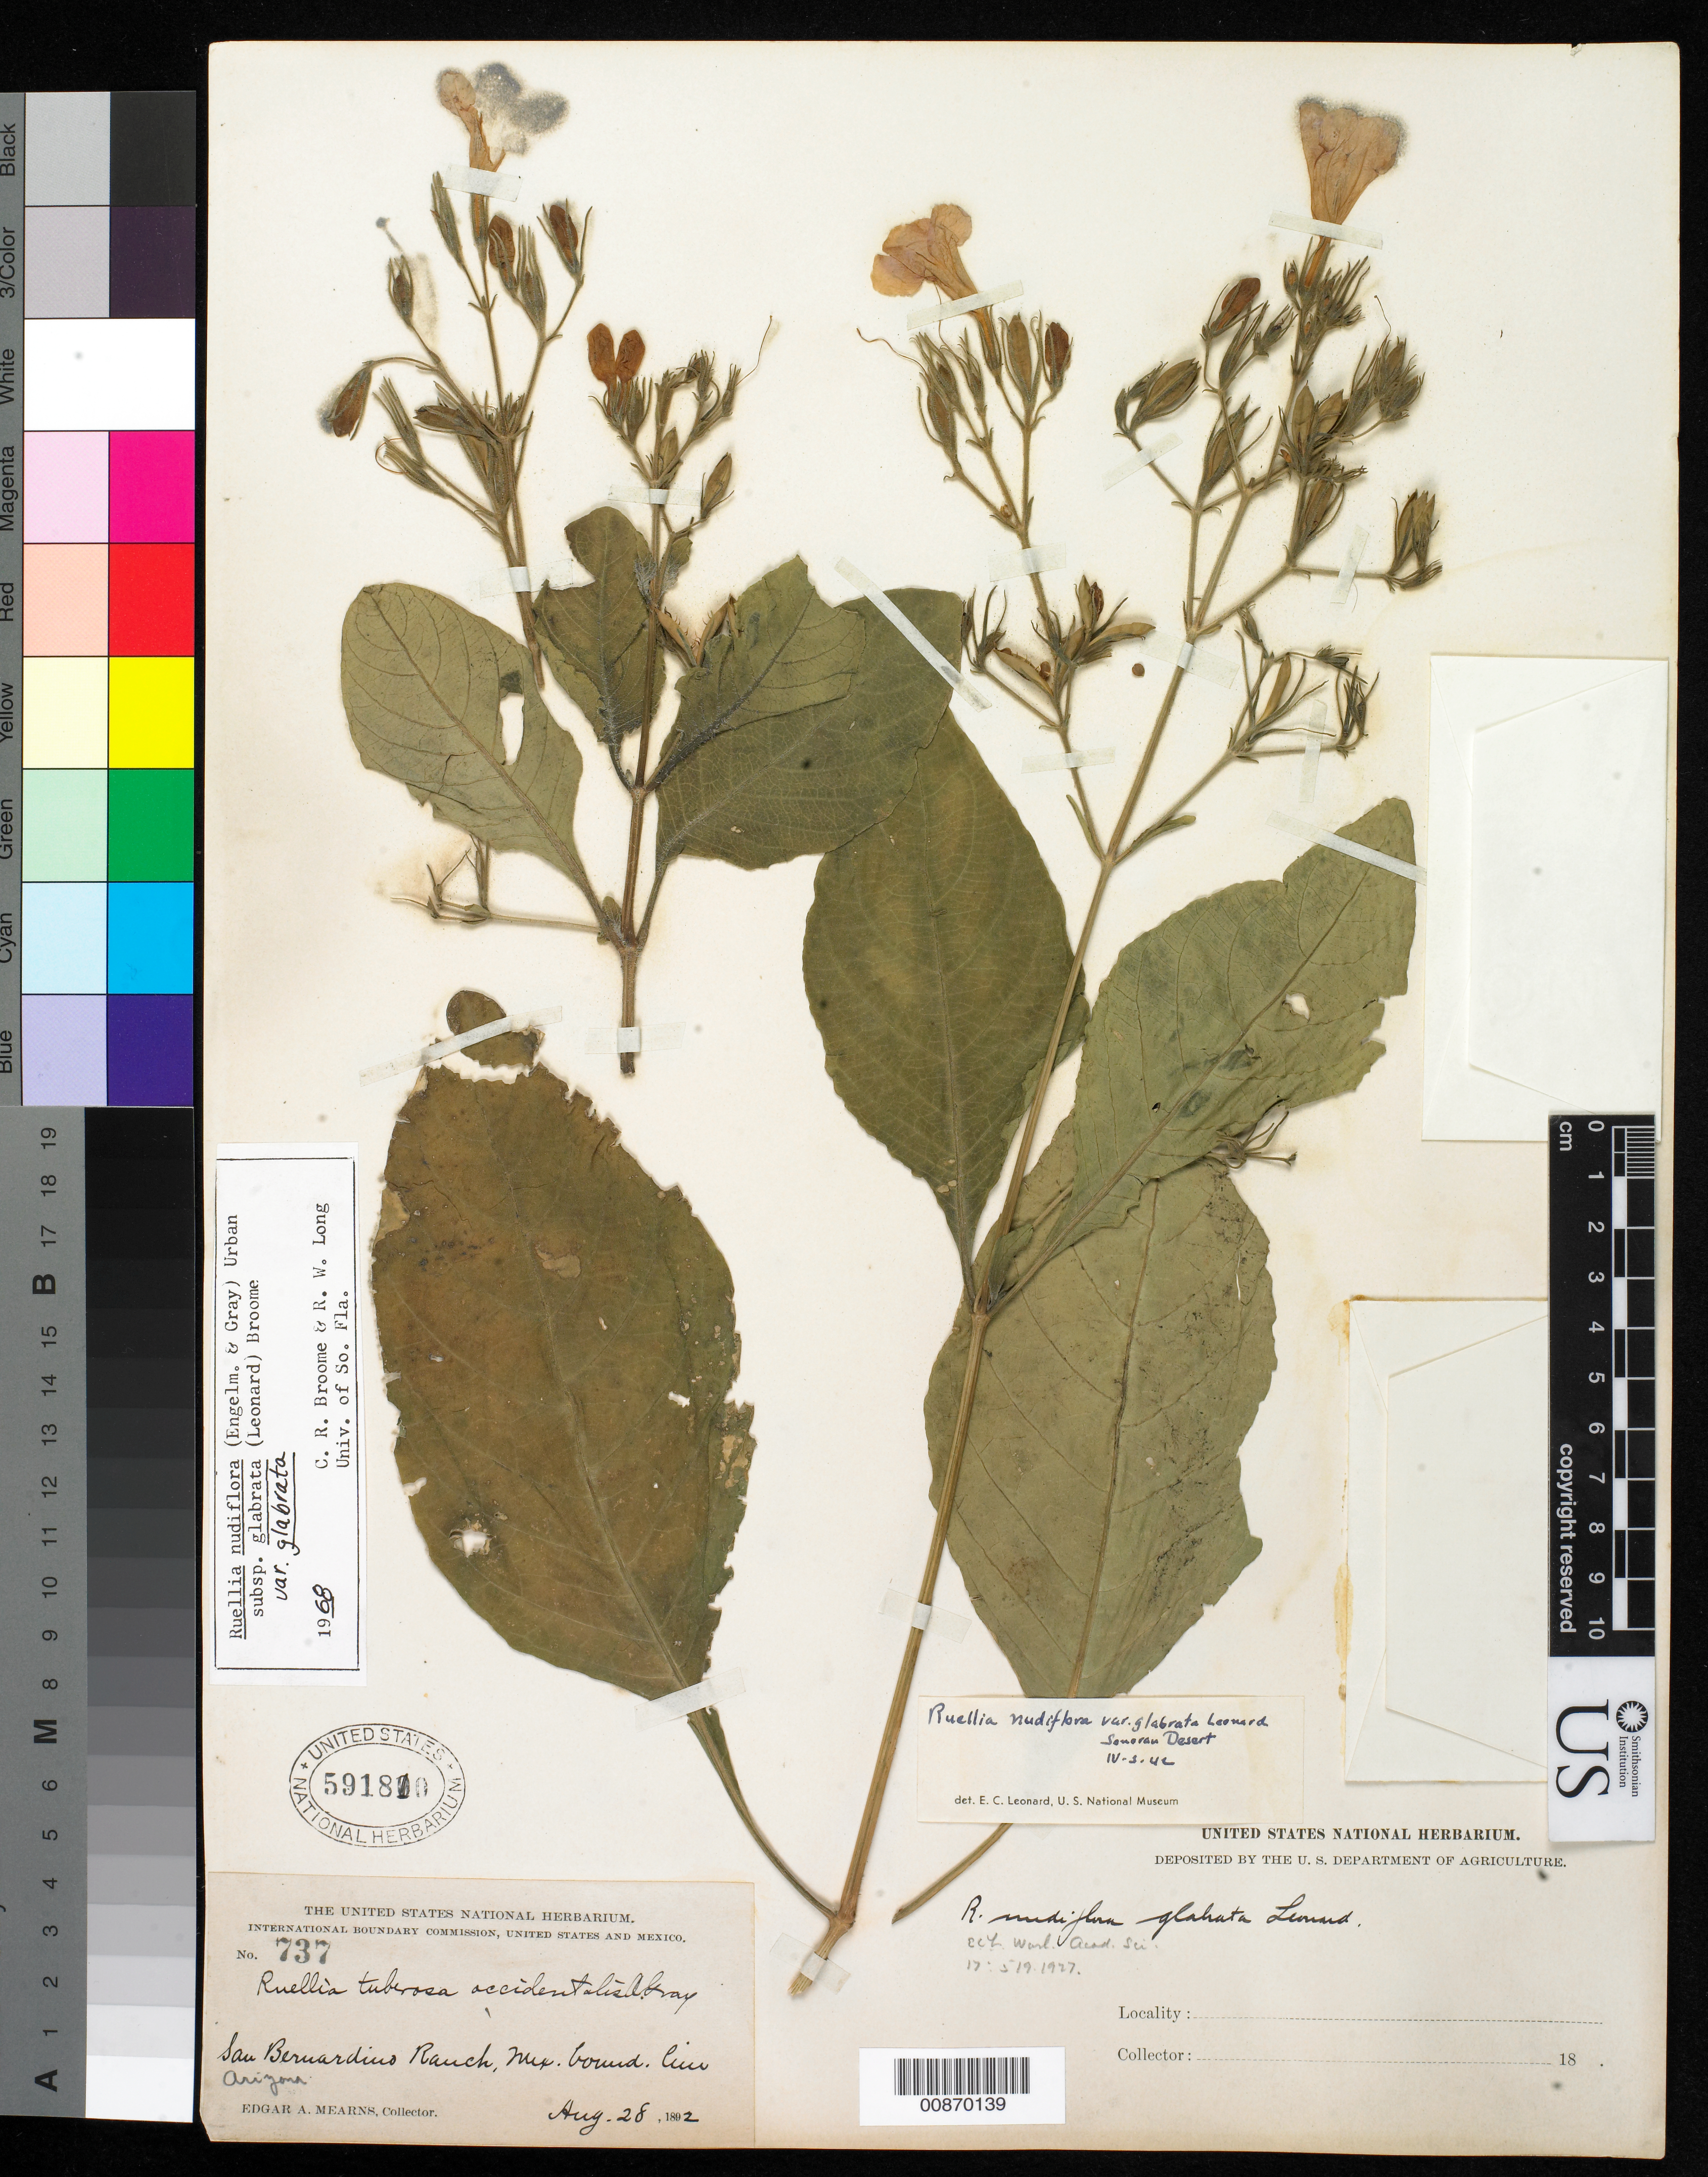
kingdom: Plantae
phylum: Tracheophyta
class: Magnoliopsida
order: Lamiales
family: Acanthaceae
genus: Ruellia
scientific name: Ruellia nudiflora var. glabrata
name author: Leonard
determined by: Broome, C. R.; Long, R. W.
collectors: E. A. Mearns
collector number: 737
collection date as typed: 28 Aug 1892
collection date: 1892-08-28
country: United States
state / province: Arizona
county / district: Cochise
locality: San Bernardino Ranch, Mexican Boundary Line.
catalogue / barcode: US 591810